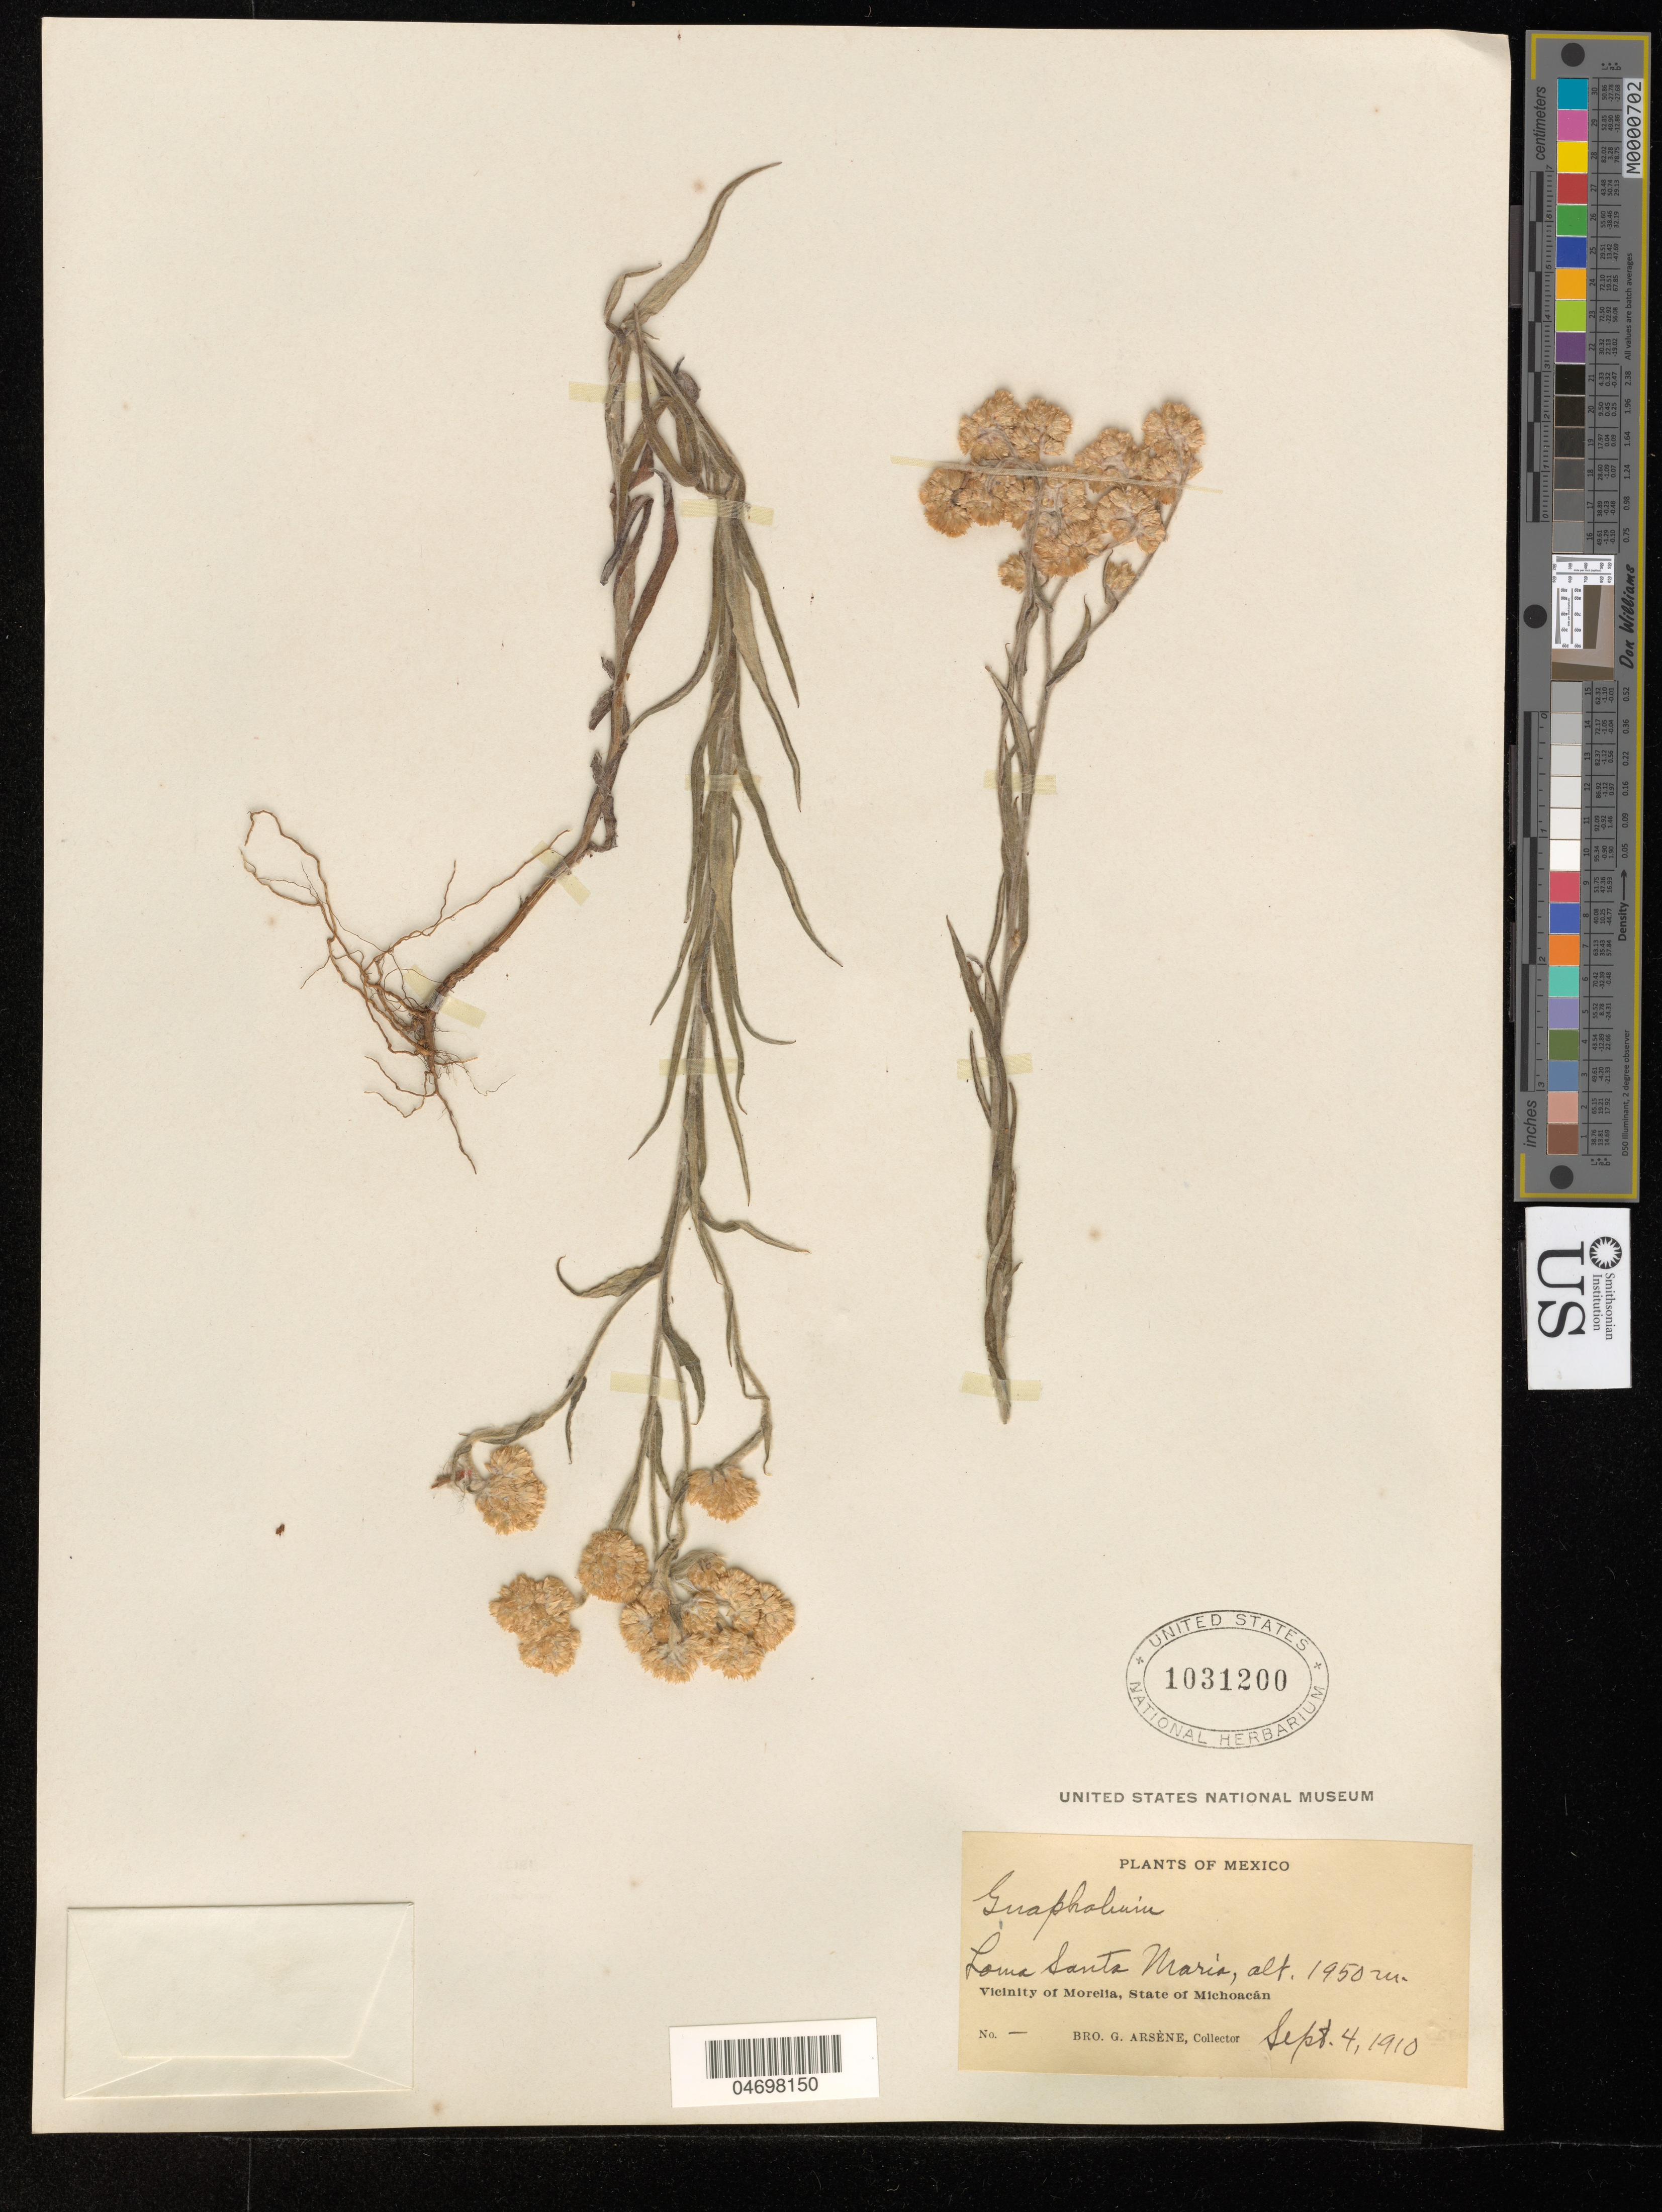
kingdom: Plantae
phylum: Tracheophyta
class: Magnoliopsida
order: Asterales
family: Asteraceae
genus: Gnaphalium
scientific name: Gnaphalium sp.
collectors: Bro. G. Arsène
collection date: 1910-09-04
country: Mexico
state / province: Michoacán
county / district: Morelia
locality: Loma Santa Maria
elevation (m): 1950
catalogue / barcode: US 1031200